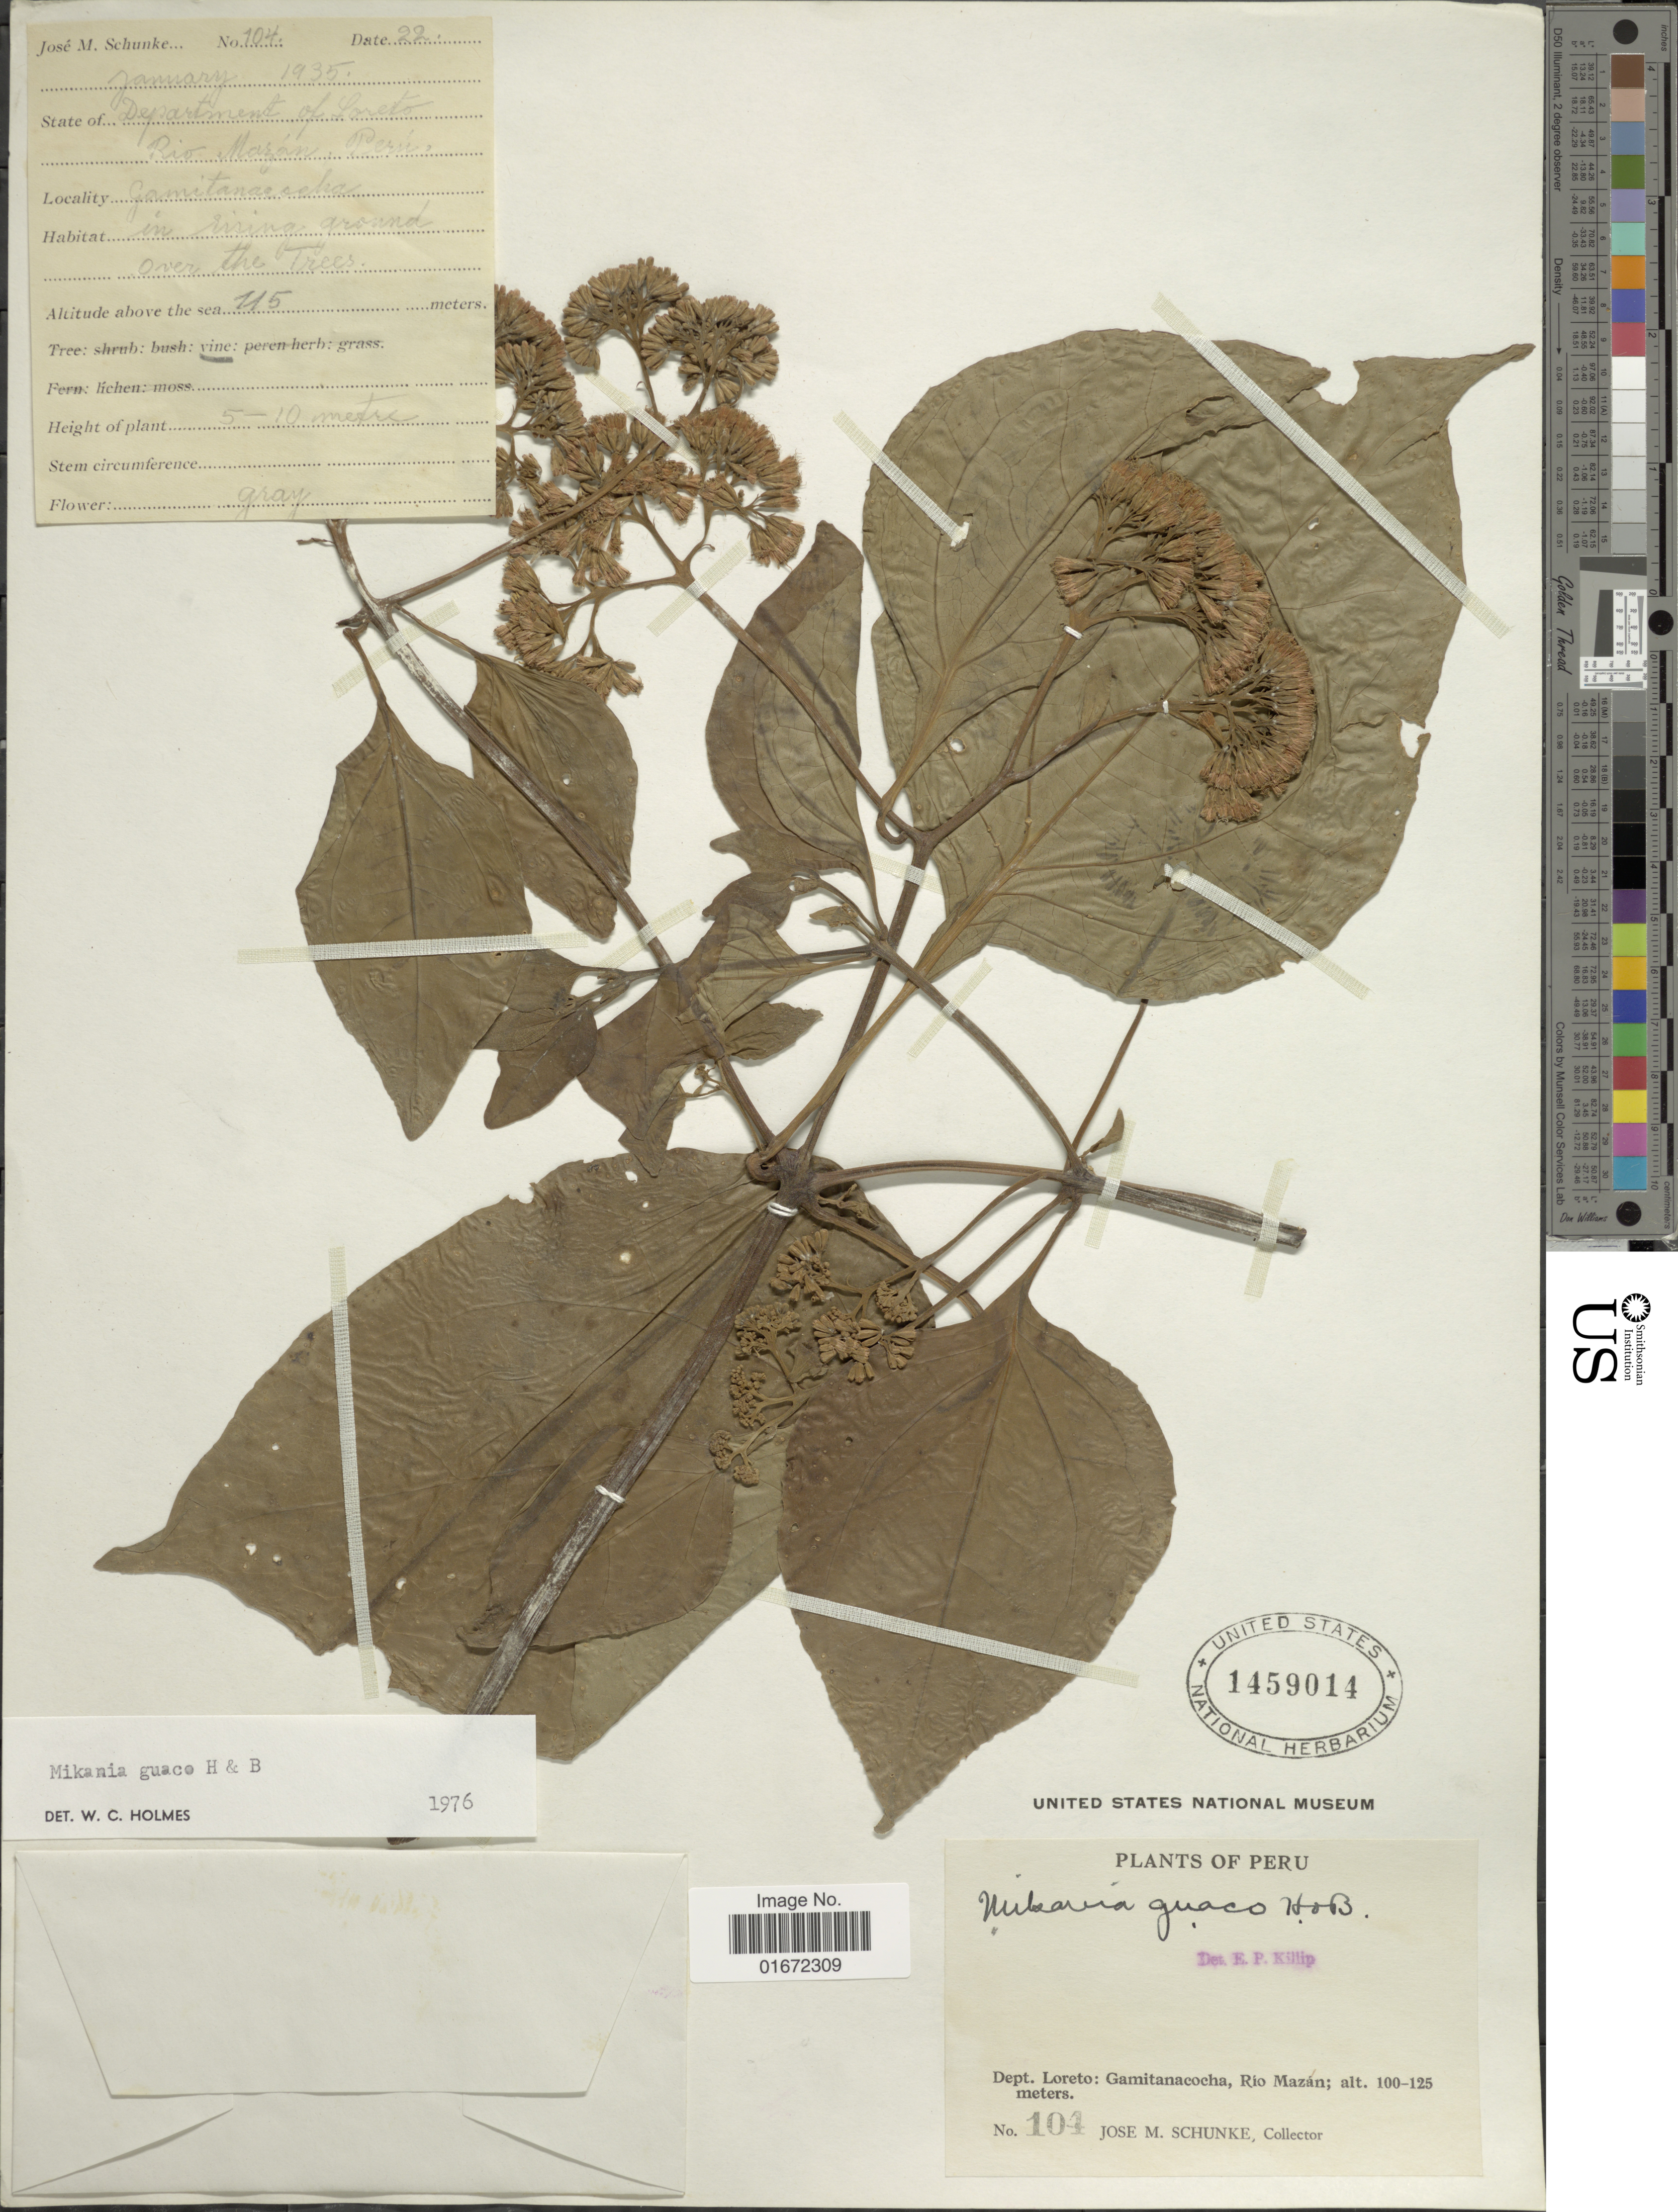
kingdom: Plantae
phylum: Tracheophyta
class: Magnoliopsida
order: Asterales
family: Asteraceae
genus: Mikania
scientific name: Mikania guaco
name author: Humb. & Bonpl.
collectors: J. M. Schunke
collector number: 104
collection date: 1935-01-22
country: Peru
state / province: Loreto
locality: Dept. Loreto: Gamitanacocha, Rio Mazán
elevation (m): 100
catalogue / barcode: US 1459014